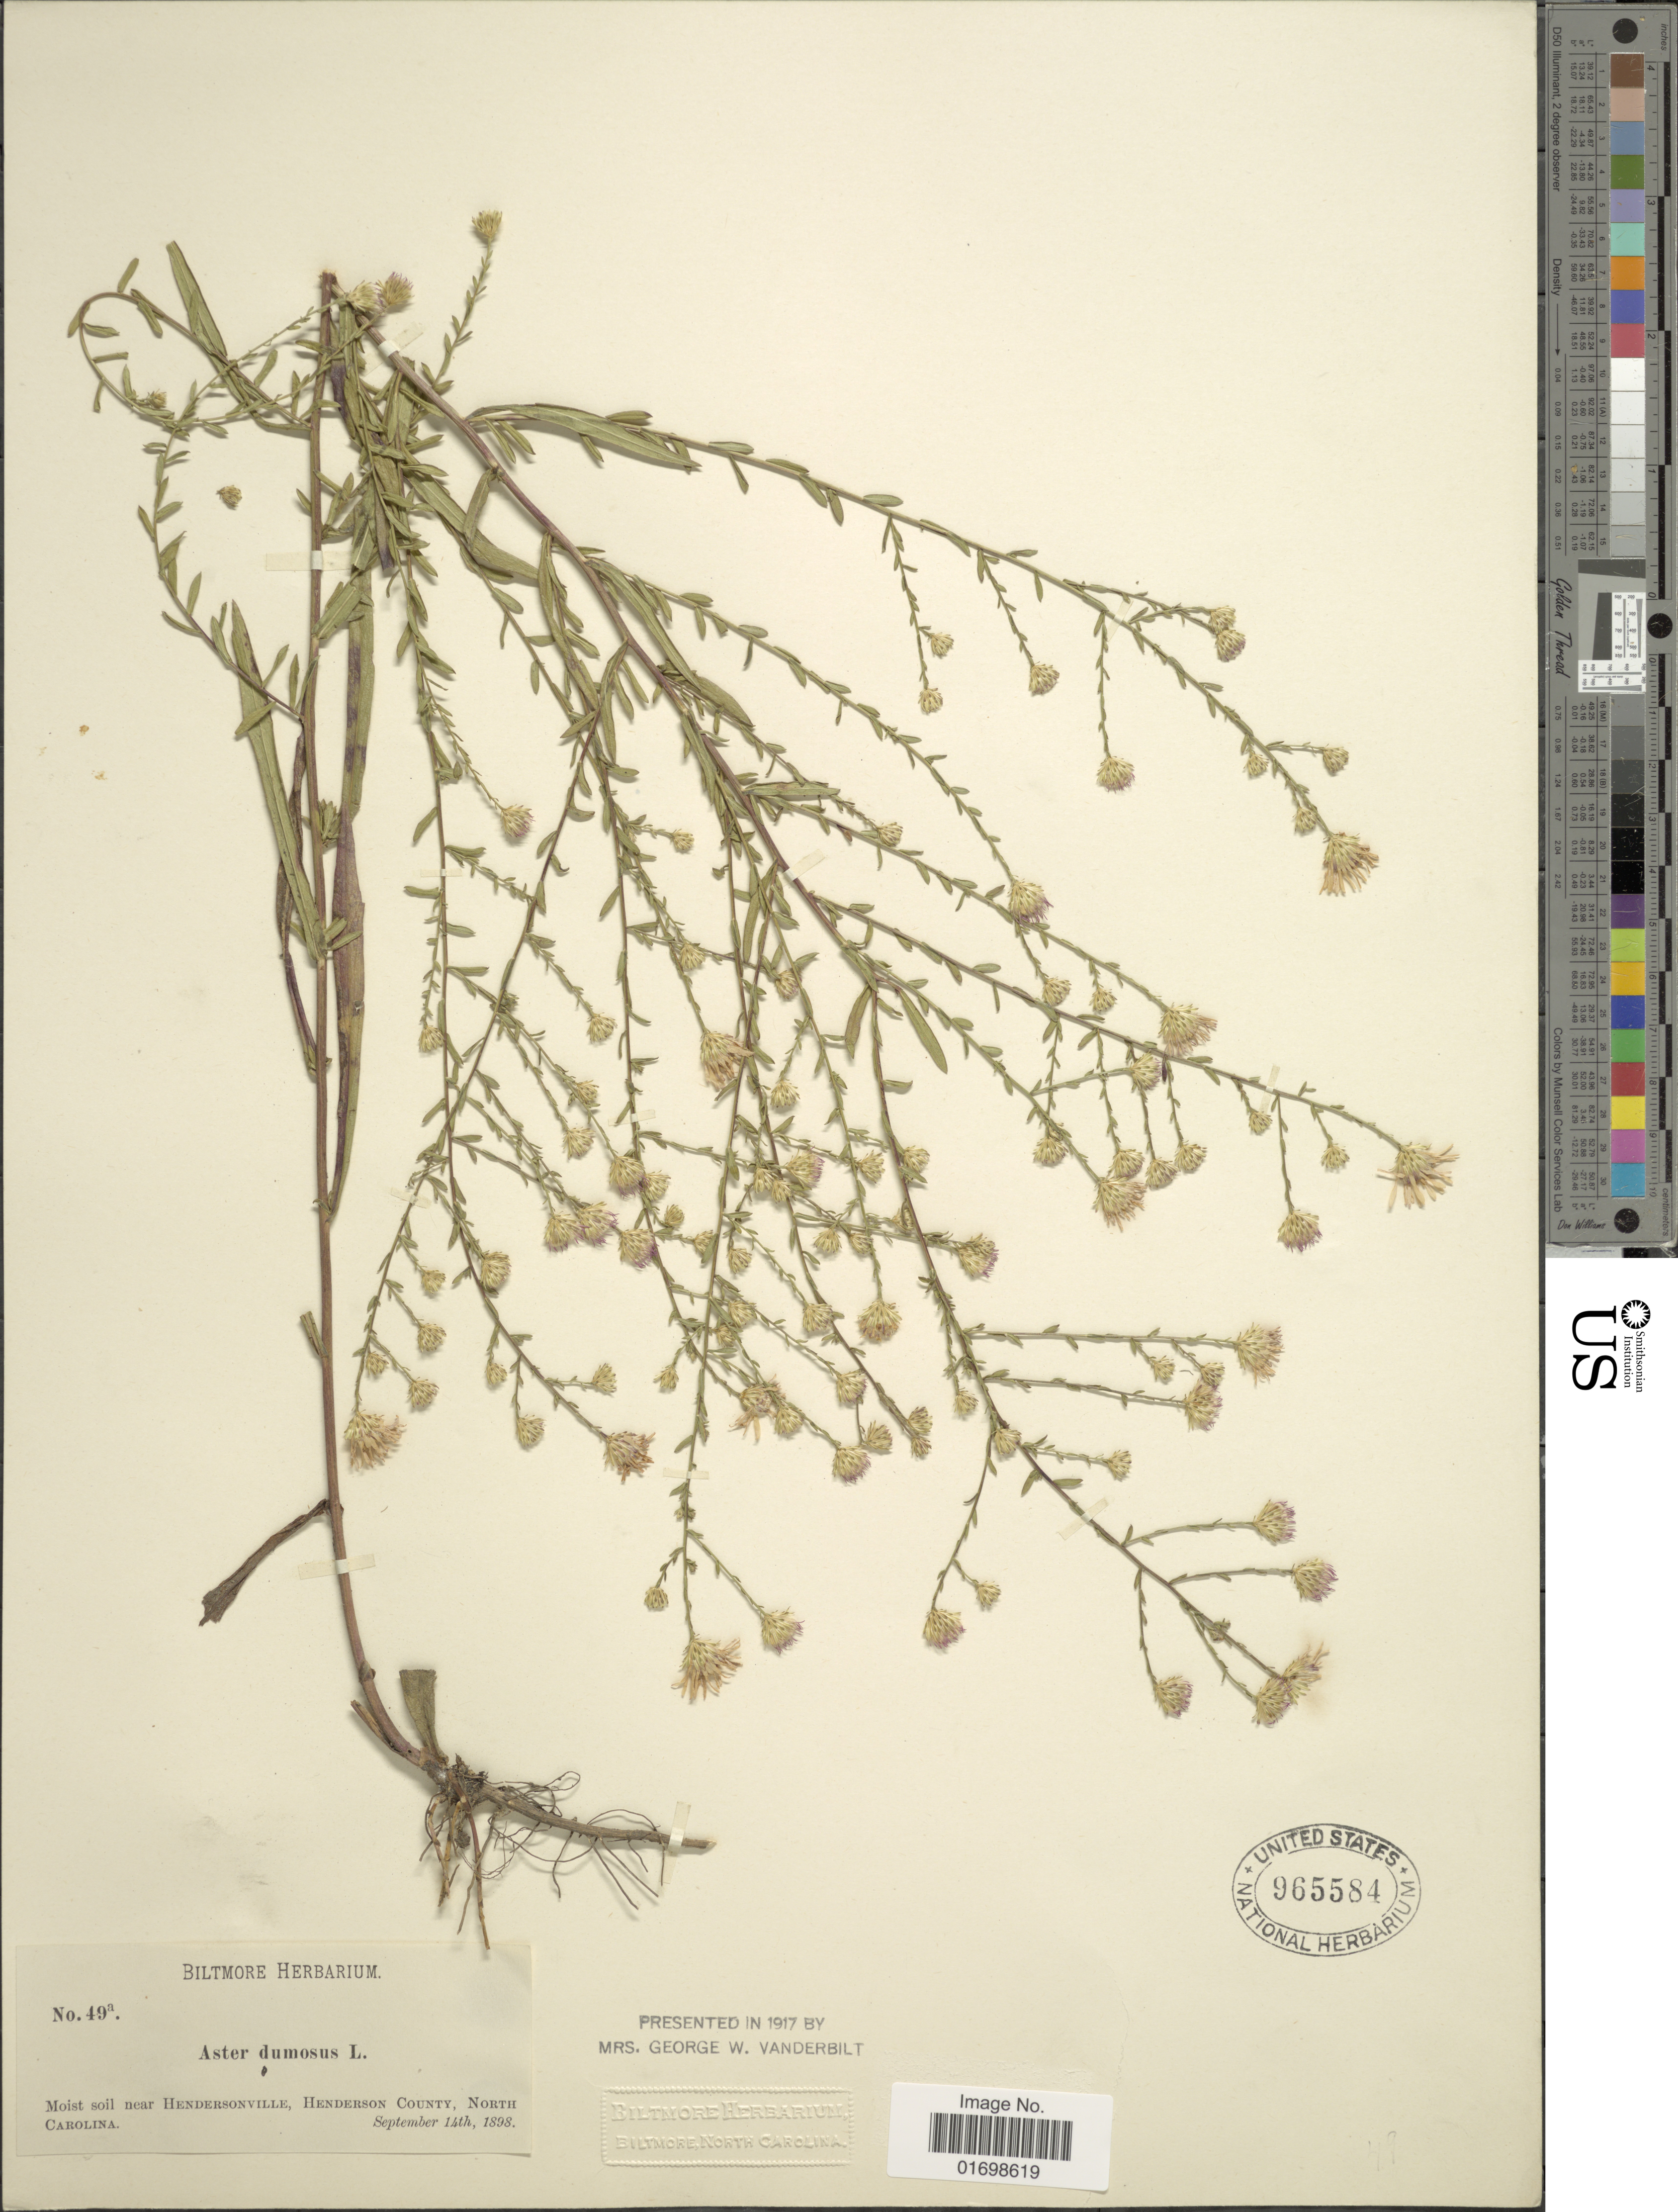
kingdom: Plantae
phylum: Tracheophyta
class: Magnoliopsida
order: Asterales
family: Asteraceae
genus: Symphyotrichum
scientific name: Symphyotrichum dumosum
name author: (L.) G.L. Nesom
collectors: ex herb. Biltmore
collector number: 49a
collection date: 1898-09-14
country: United States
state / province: North Carolina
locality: Henderson County, North Carolina.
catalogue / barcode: US 965584